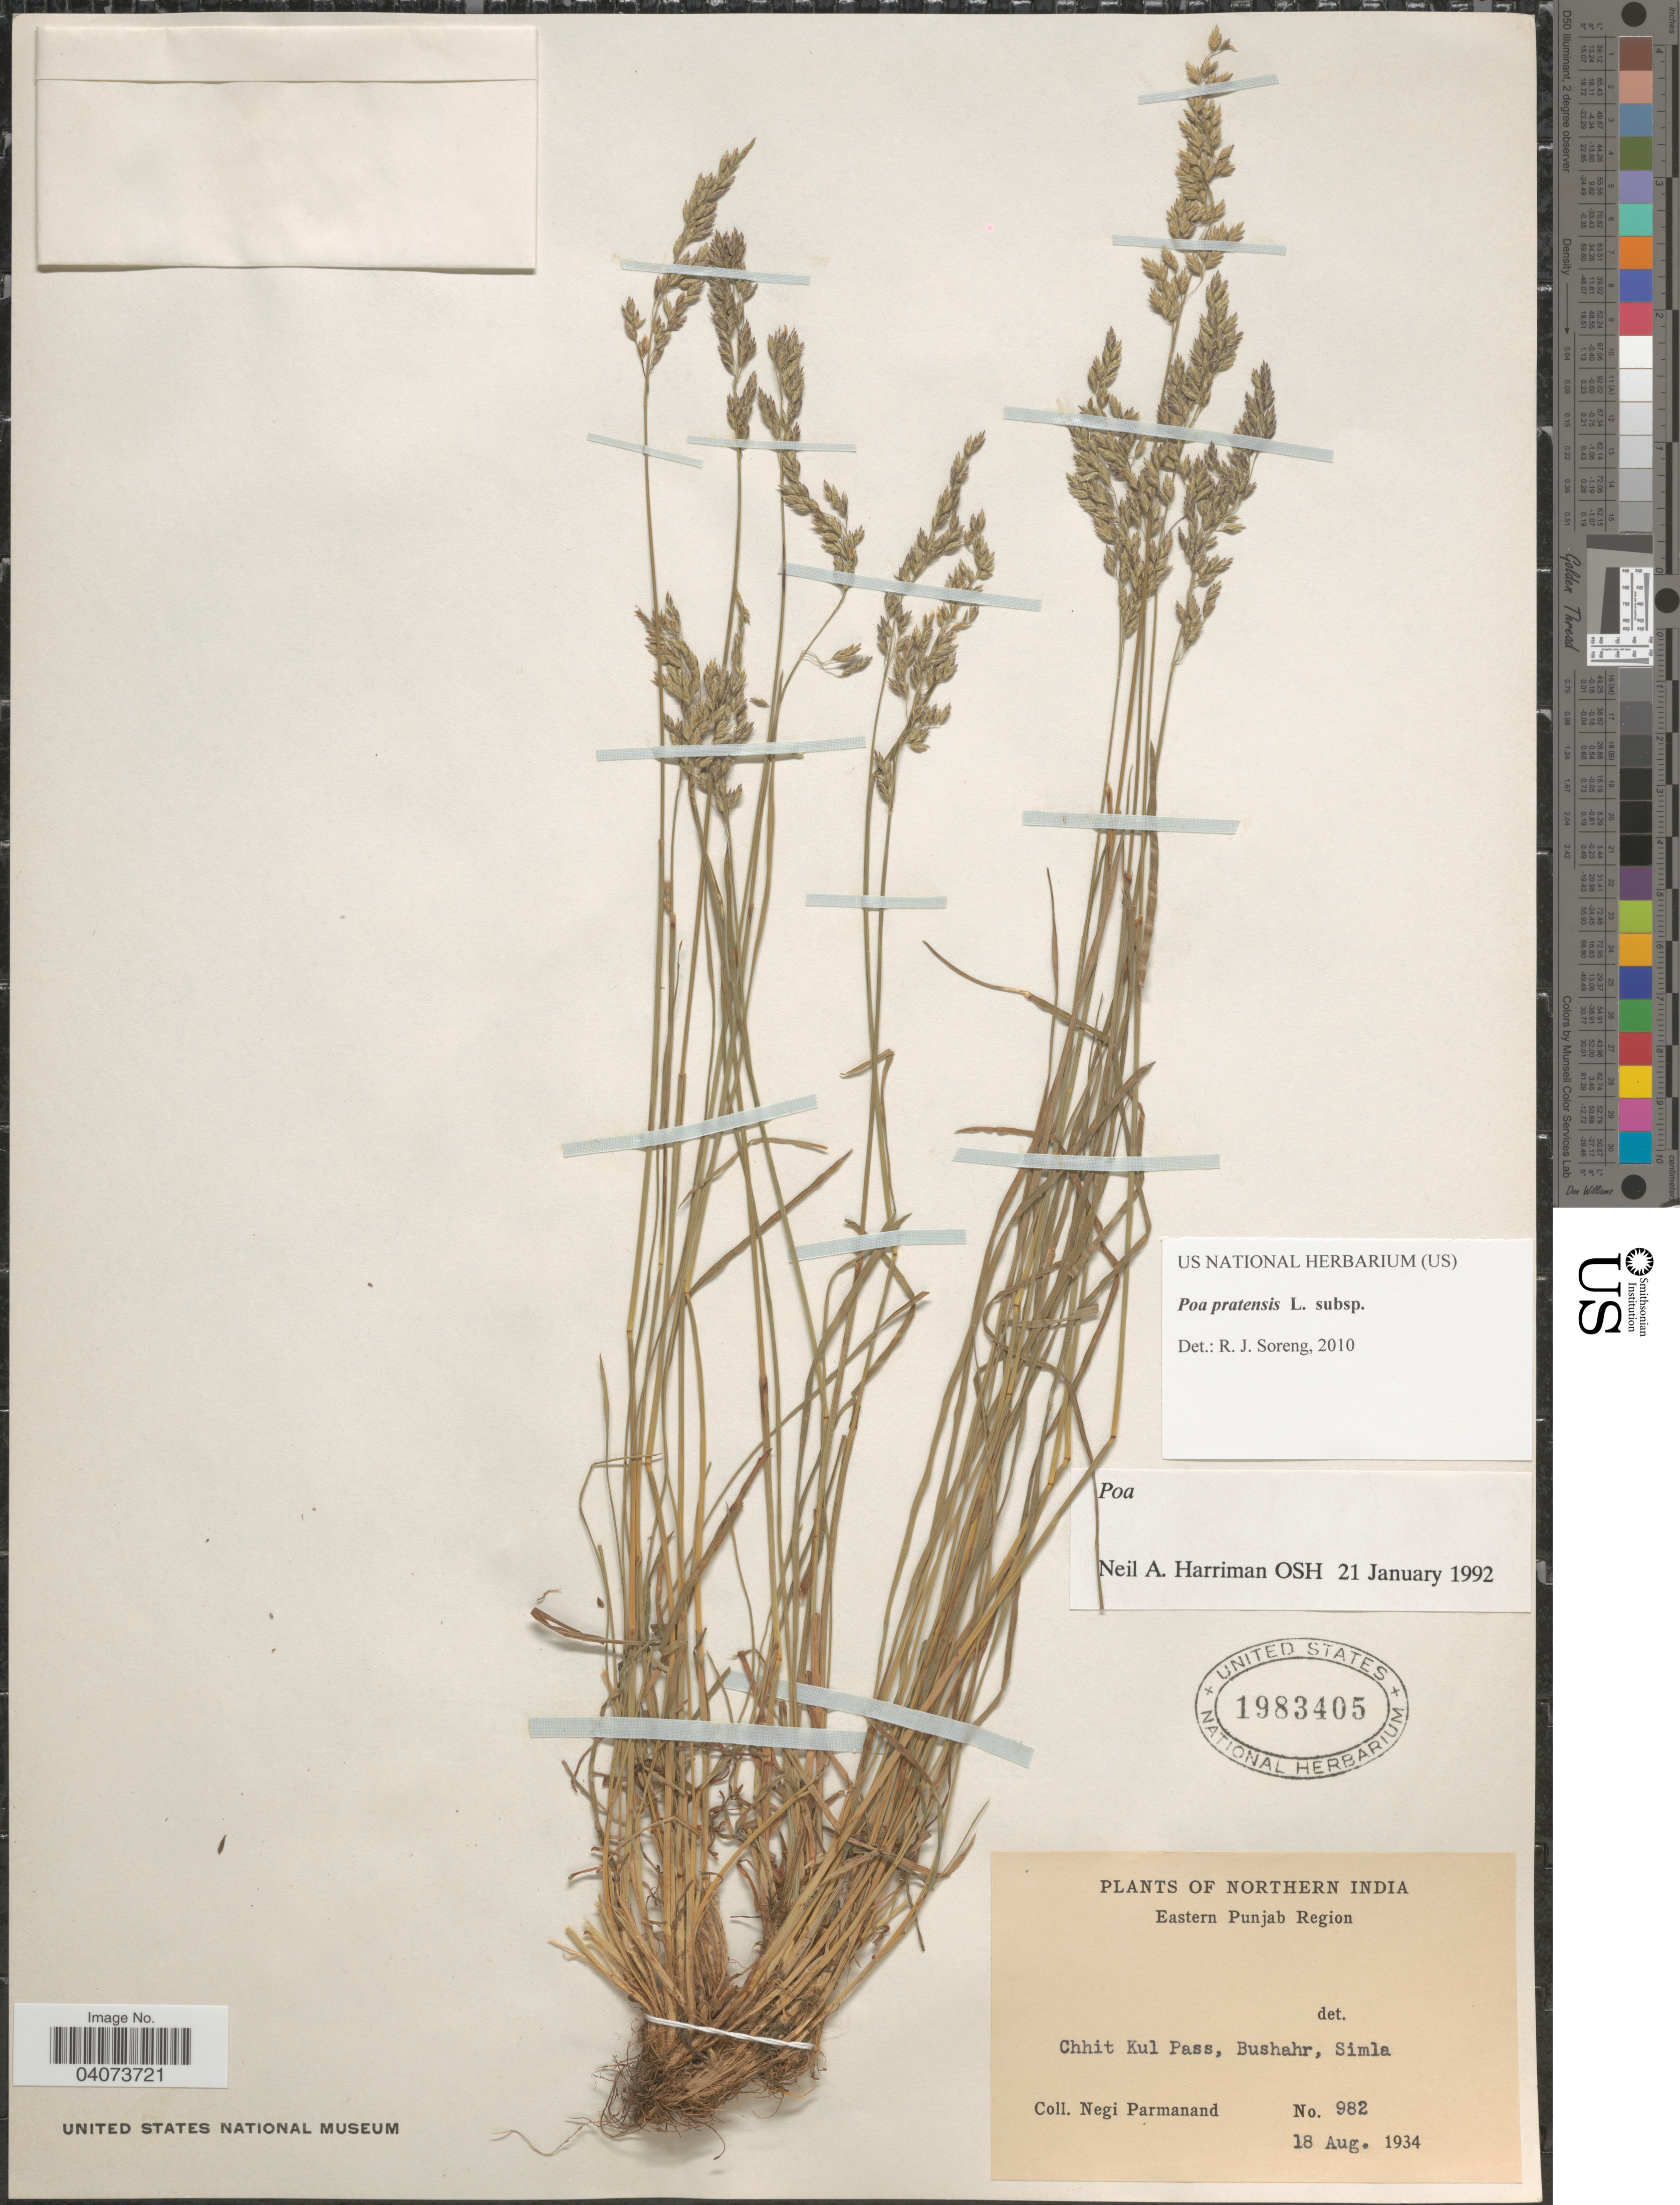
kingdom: Plantae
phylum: Tracheophyta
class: Liliopsida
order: Poales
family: Poaceae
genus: Poa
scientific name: Poa pratensis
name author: L.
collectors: N. Parmanand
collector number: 982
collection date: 1934-08-18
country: India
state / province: Himachal Pradesh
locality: Northern India. Eastern Punjab Region. Chhit Kul Pass, Bushahr, Simla.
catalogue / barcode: US 1983405